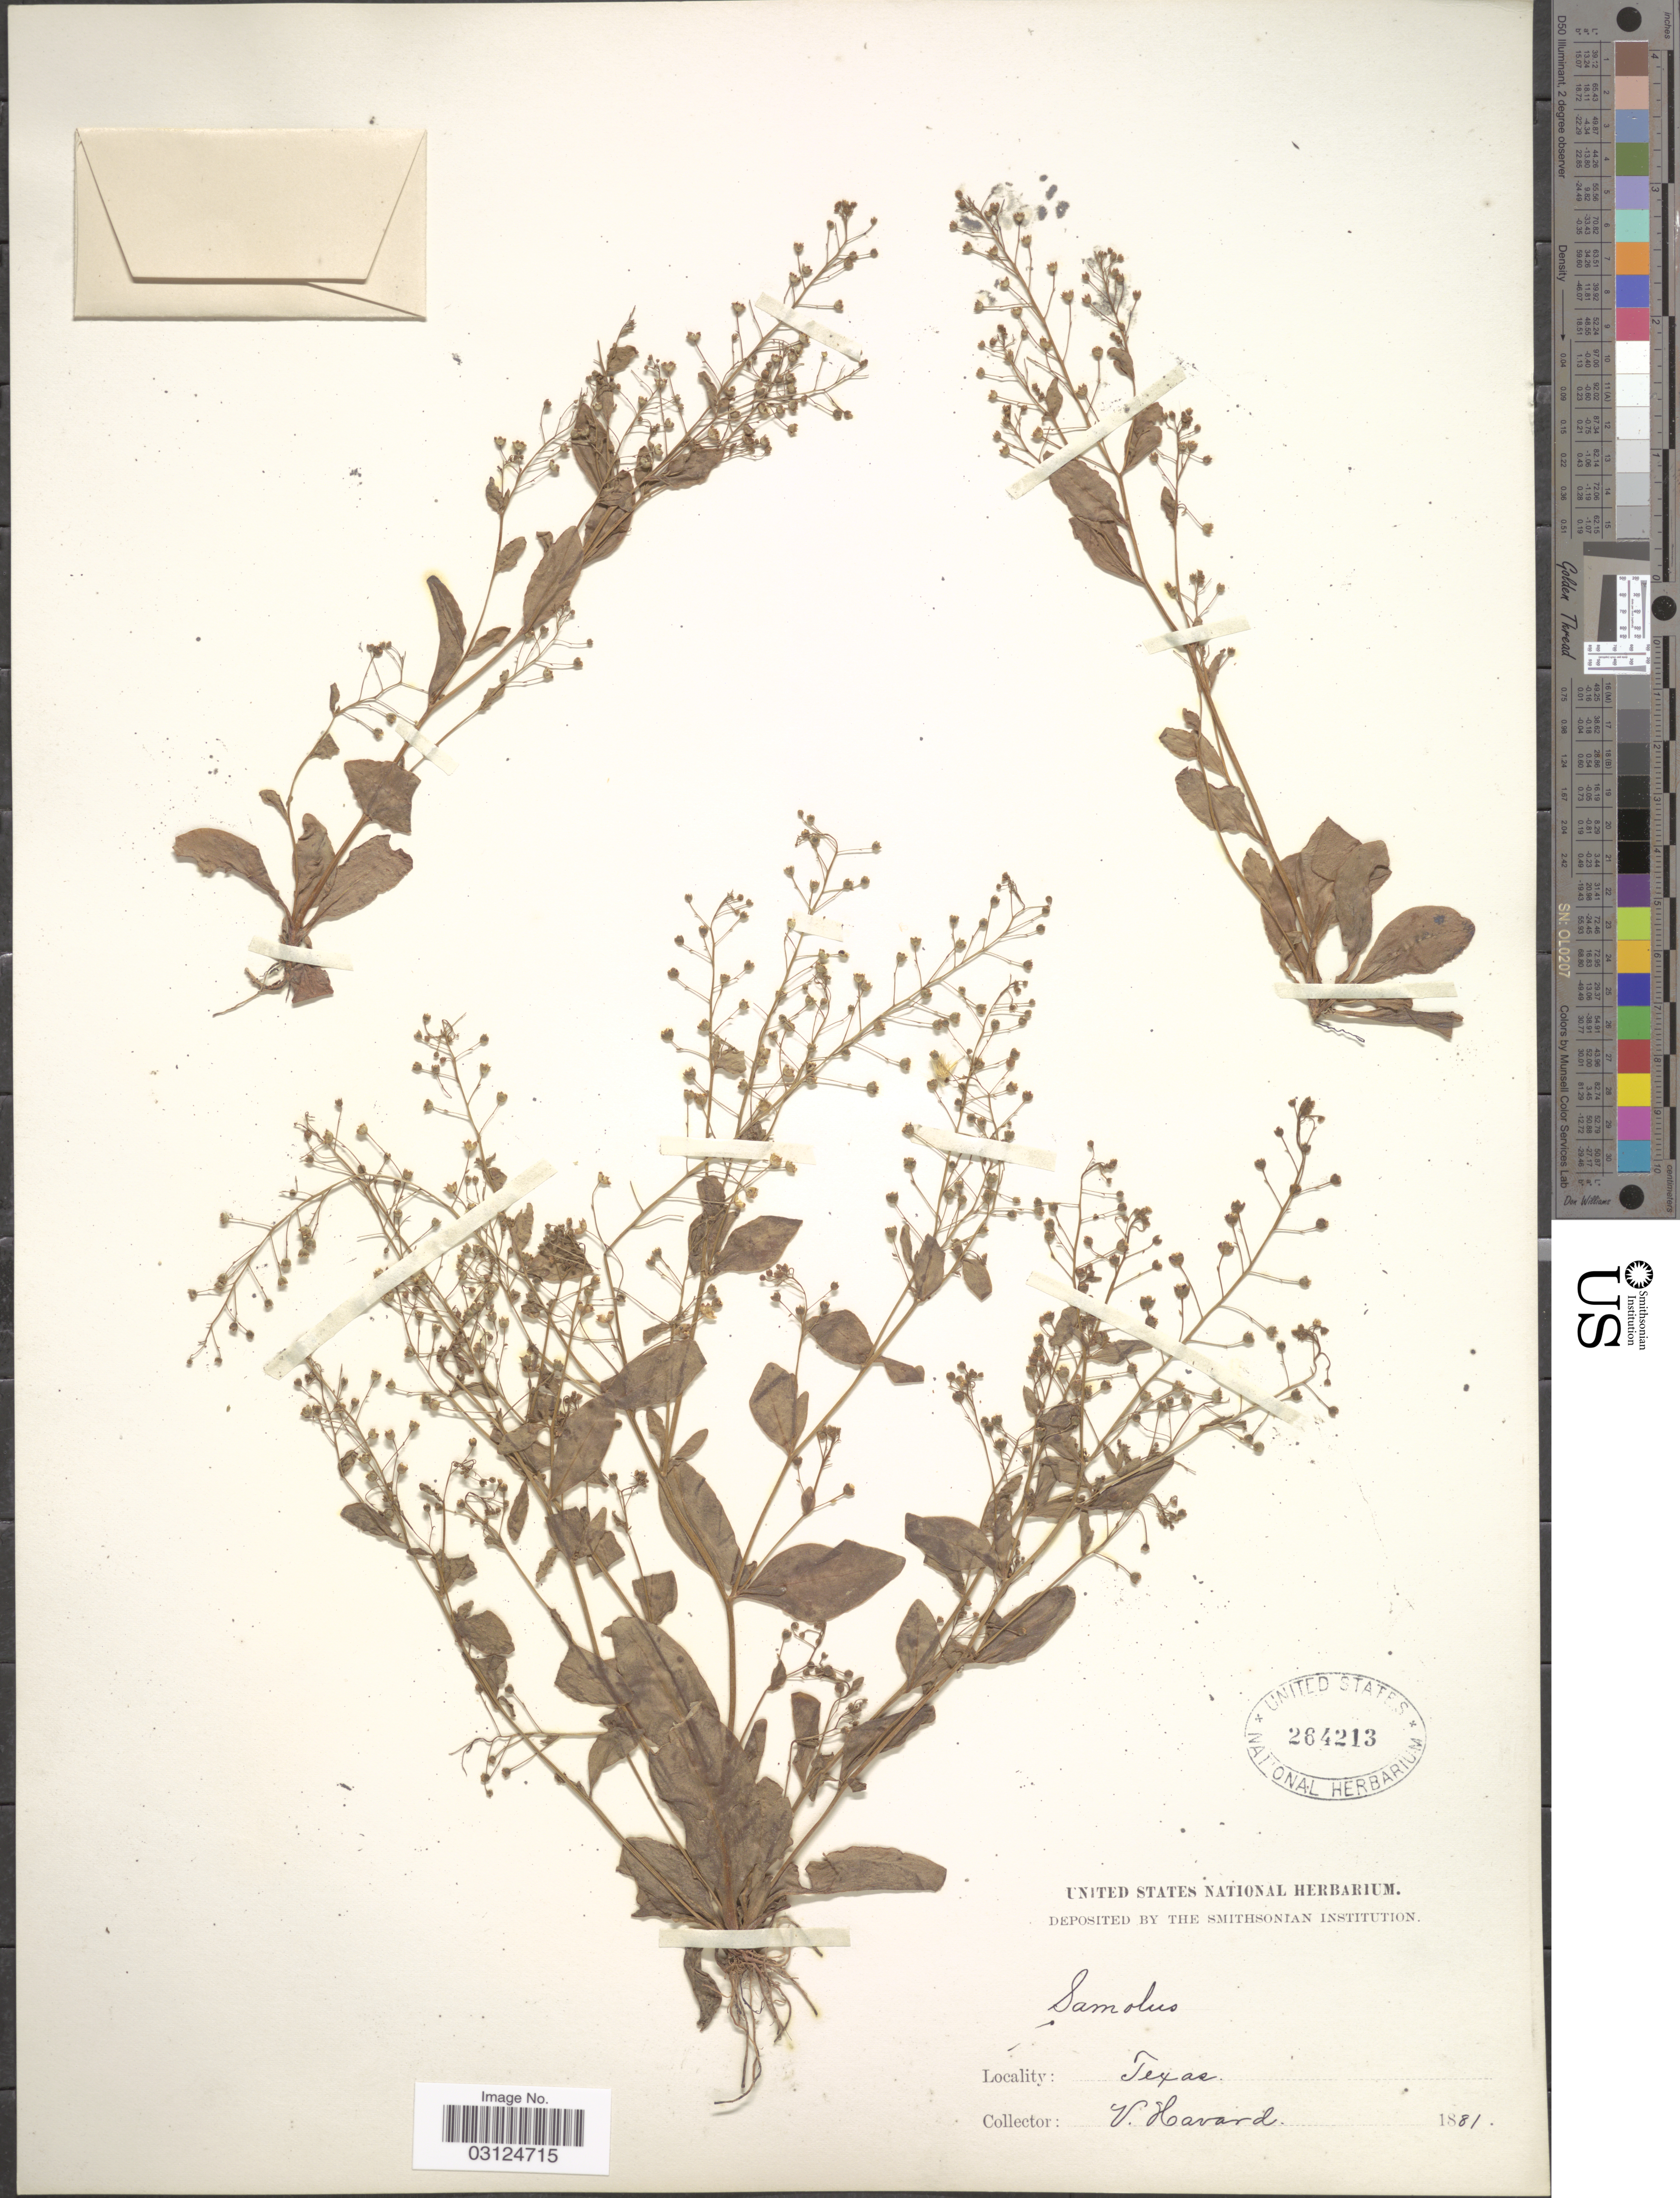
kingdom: Plantae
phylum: Tracheophyta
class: Magnoliopsida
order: Ericales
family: Primulaceae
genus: Samolus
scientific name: Samolus parviflorus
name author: Raf.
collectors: V. Harvard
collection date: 1881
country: United States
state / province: Texas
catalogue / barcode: US 264213